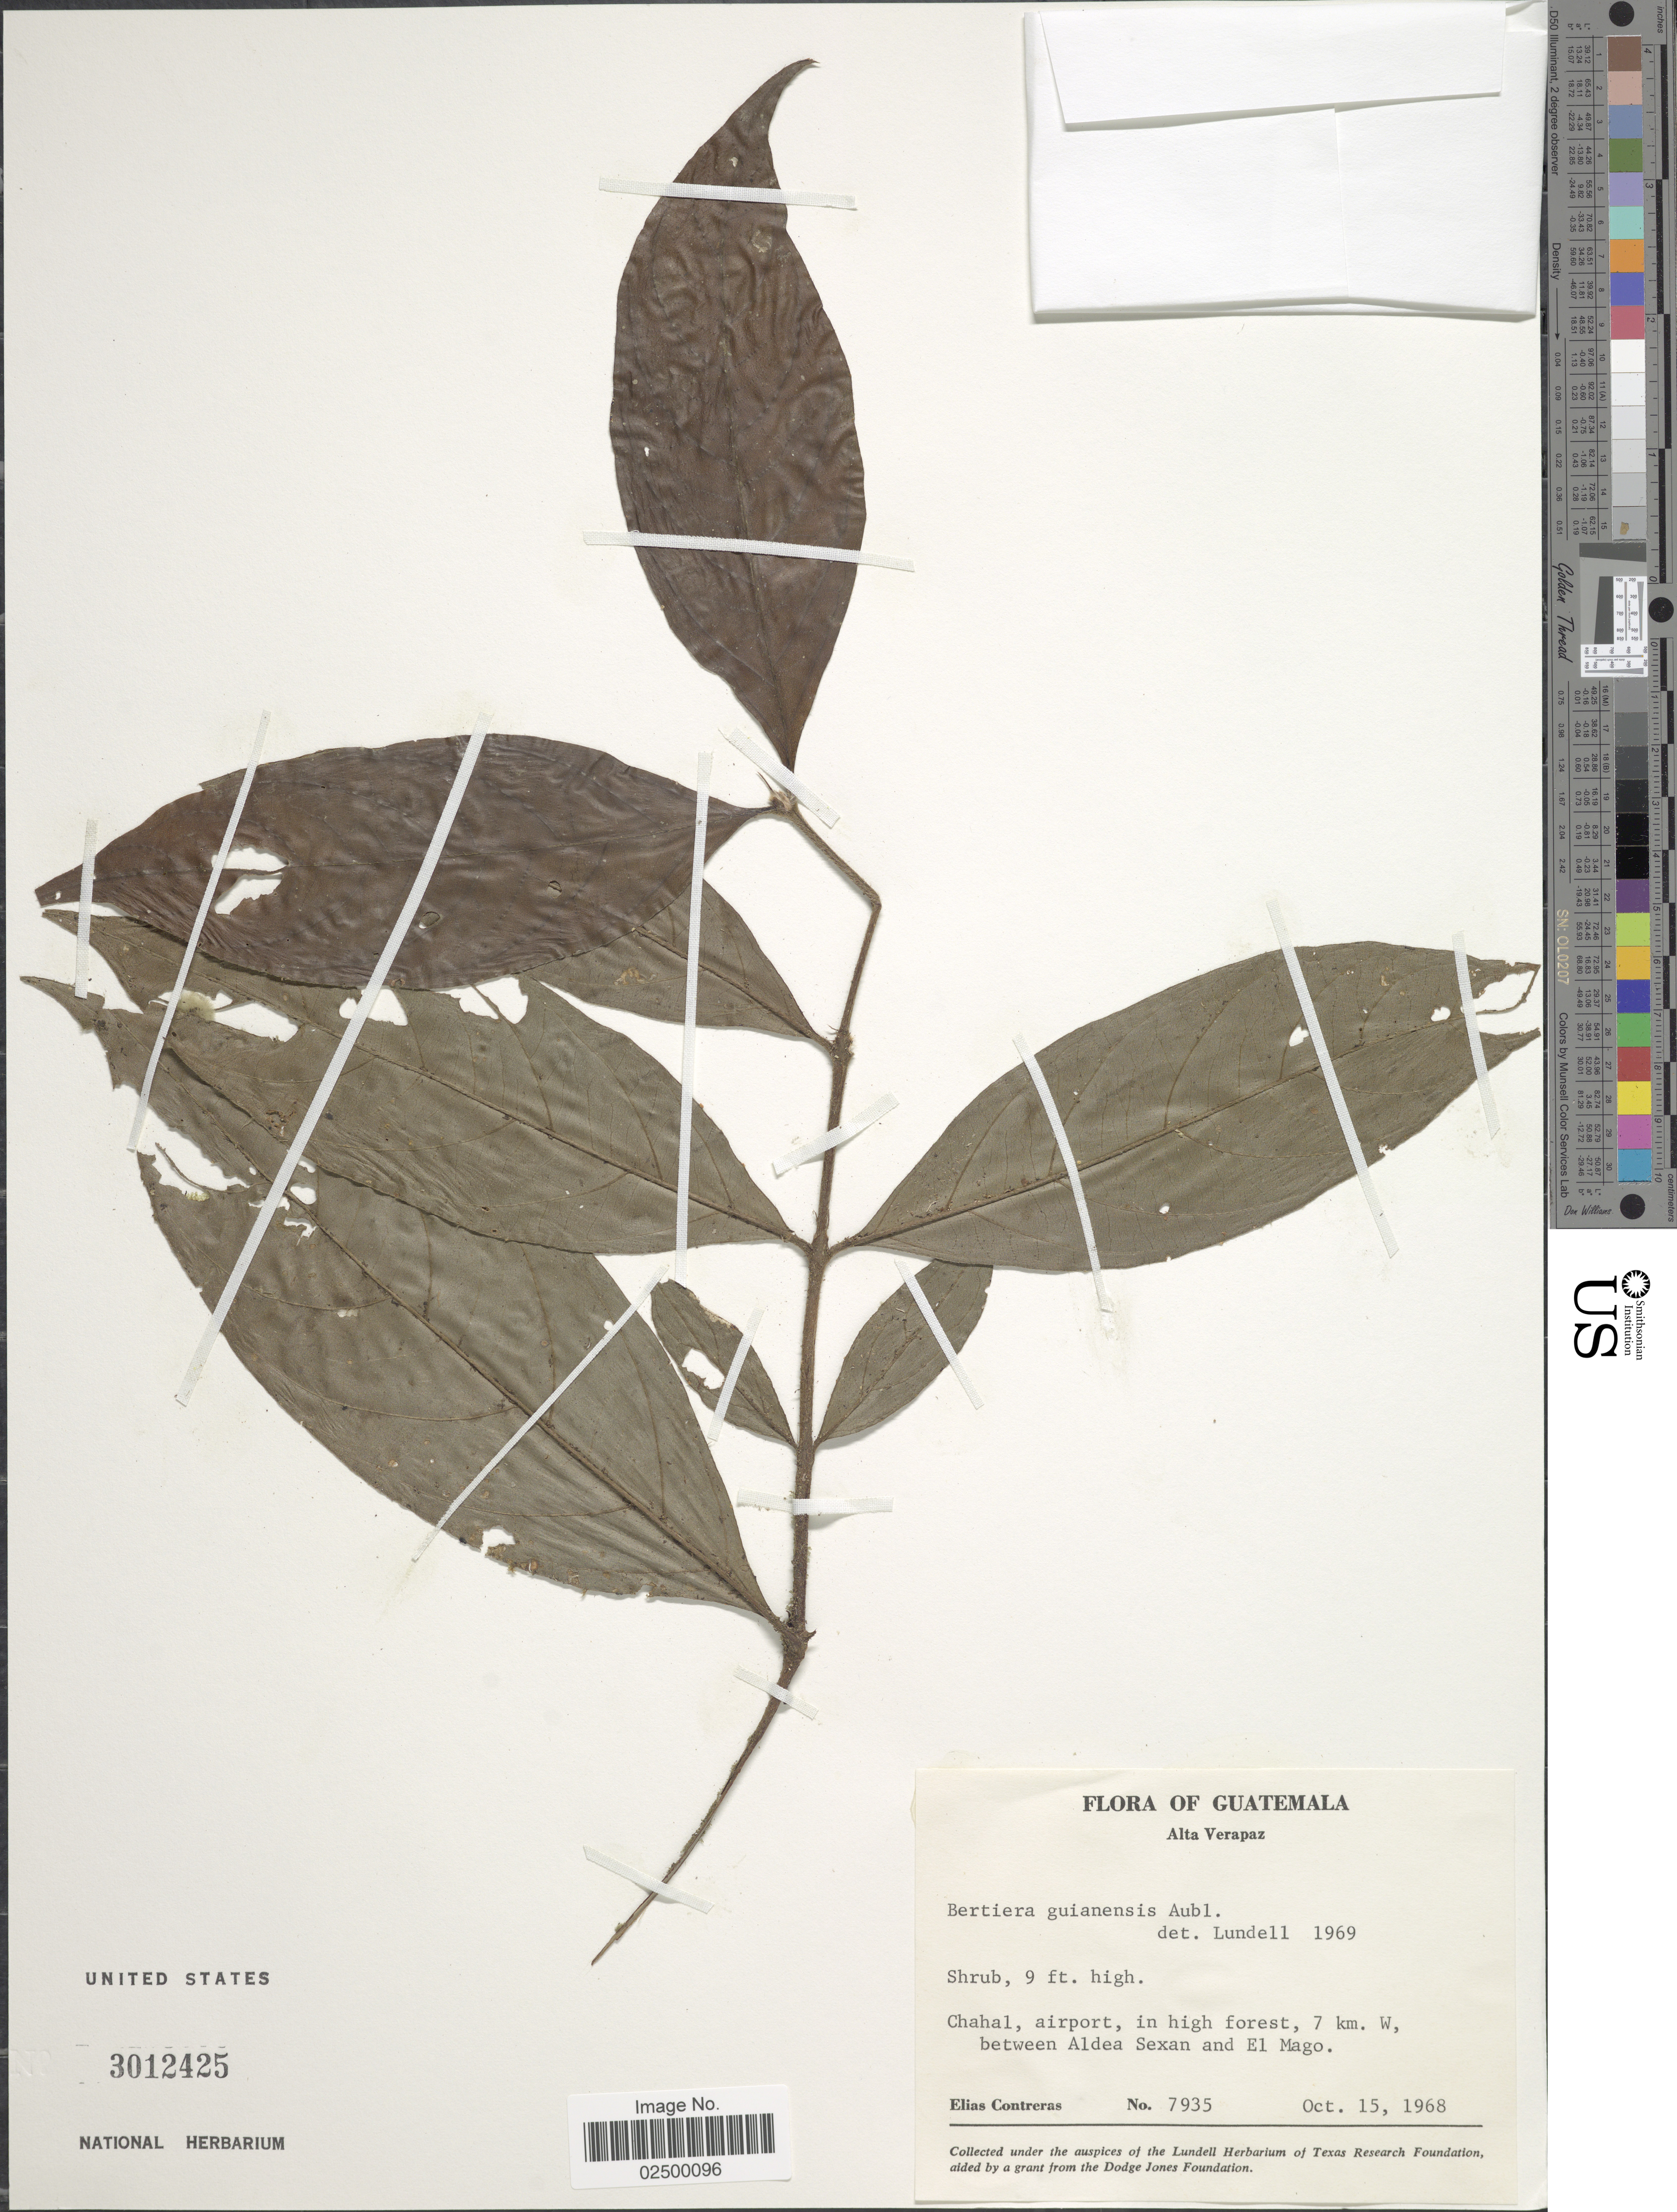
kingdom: Plantae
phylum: Tracheophyta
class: Magnoliopsida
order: Gentianales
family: Rubiaceae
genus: Bertiera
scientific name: Bertiera guianensis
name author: Aubl.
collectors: E. Contreras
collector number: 7935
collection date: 1968-10-15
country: Guatemala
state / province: Alta Verapaz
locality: Chahal, airport, in high forest, 7 km. W, between Aldea Sexan and El Mago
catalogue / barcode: US 3012425